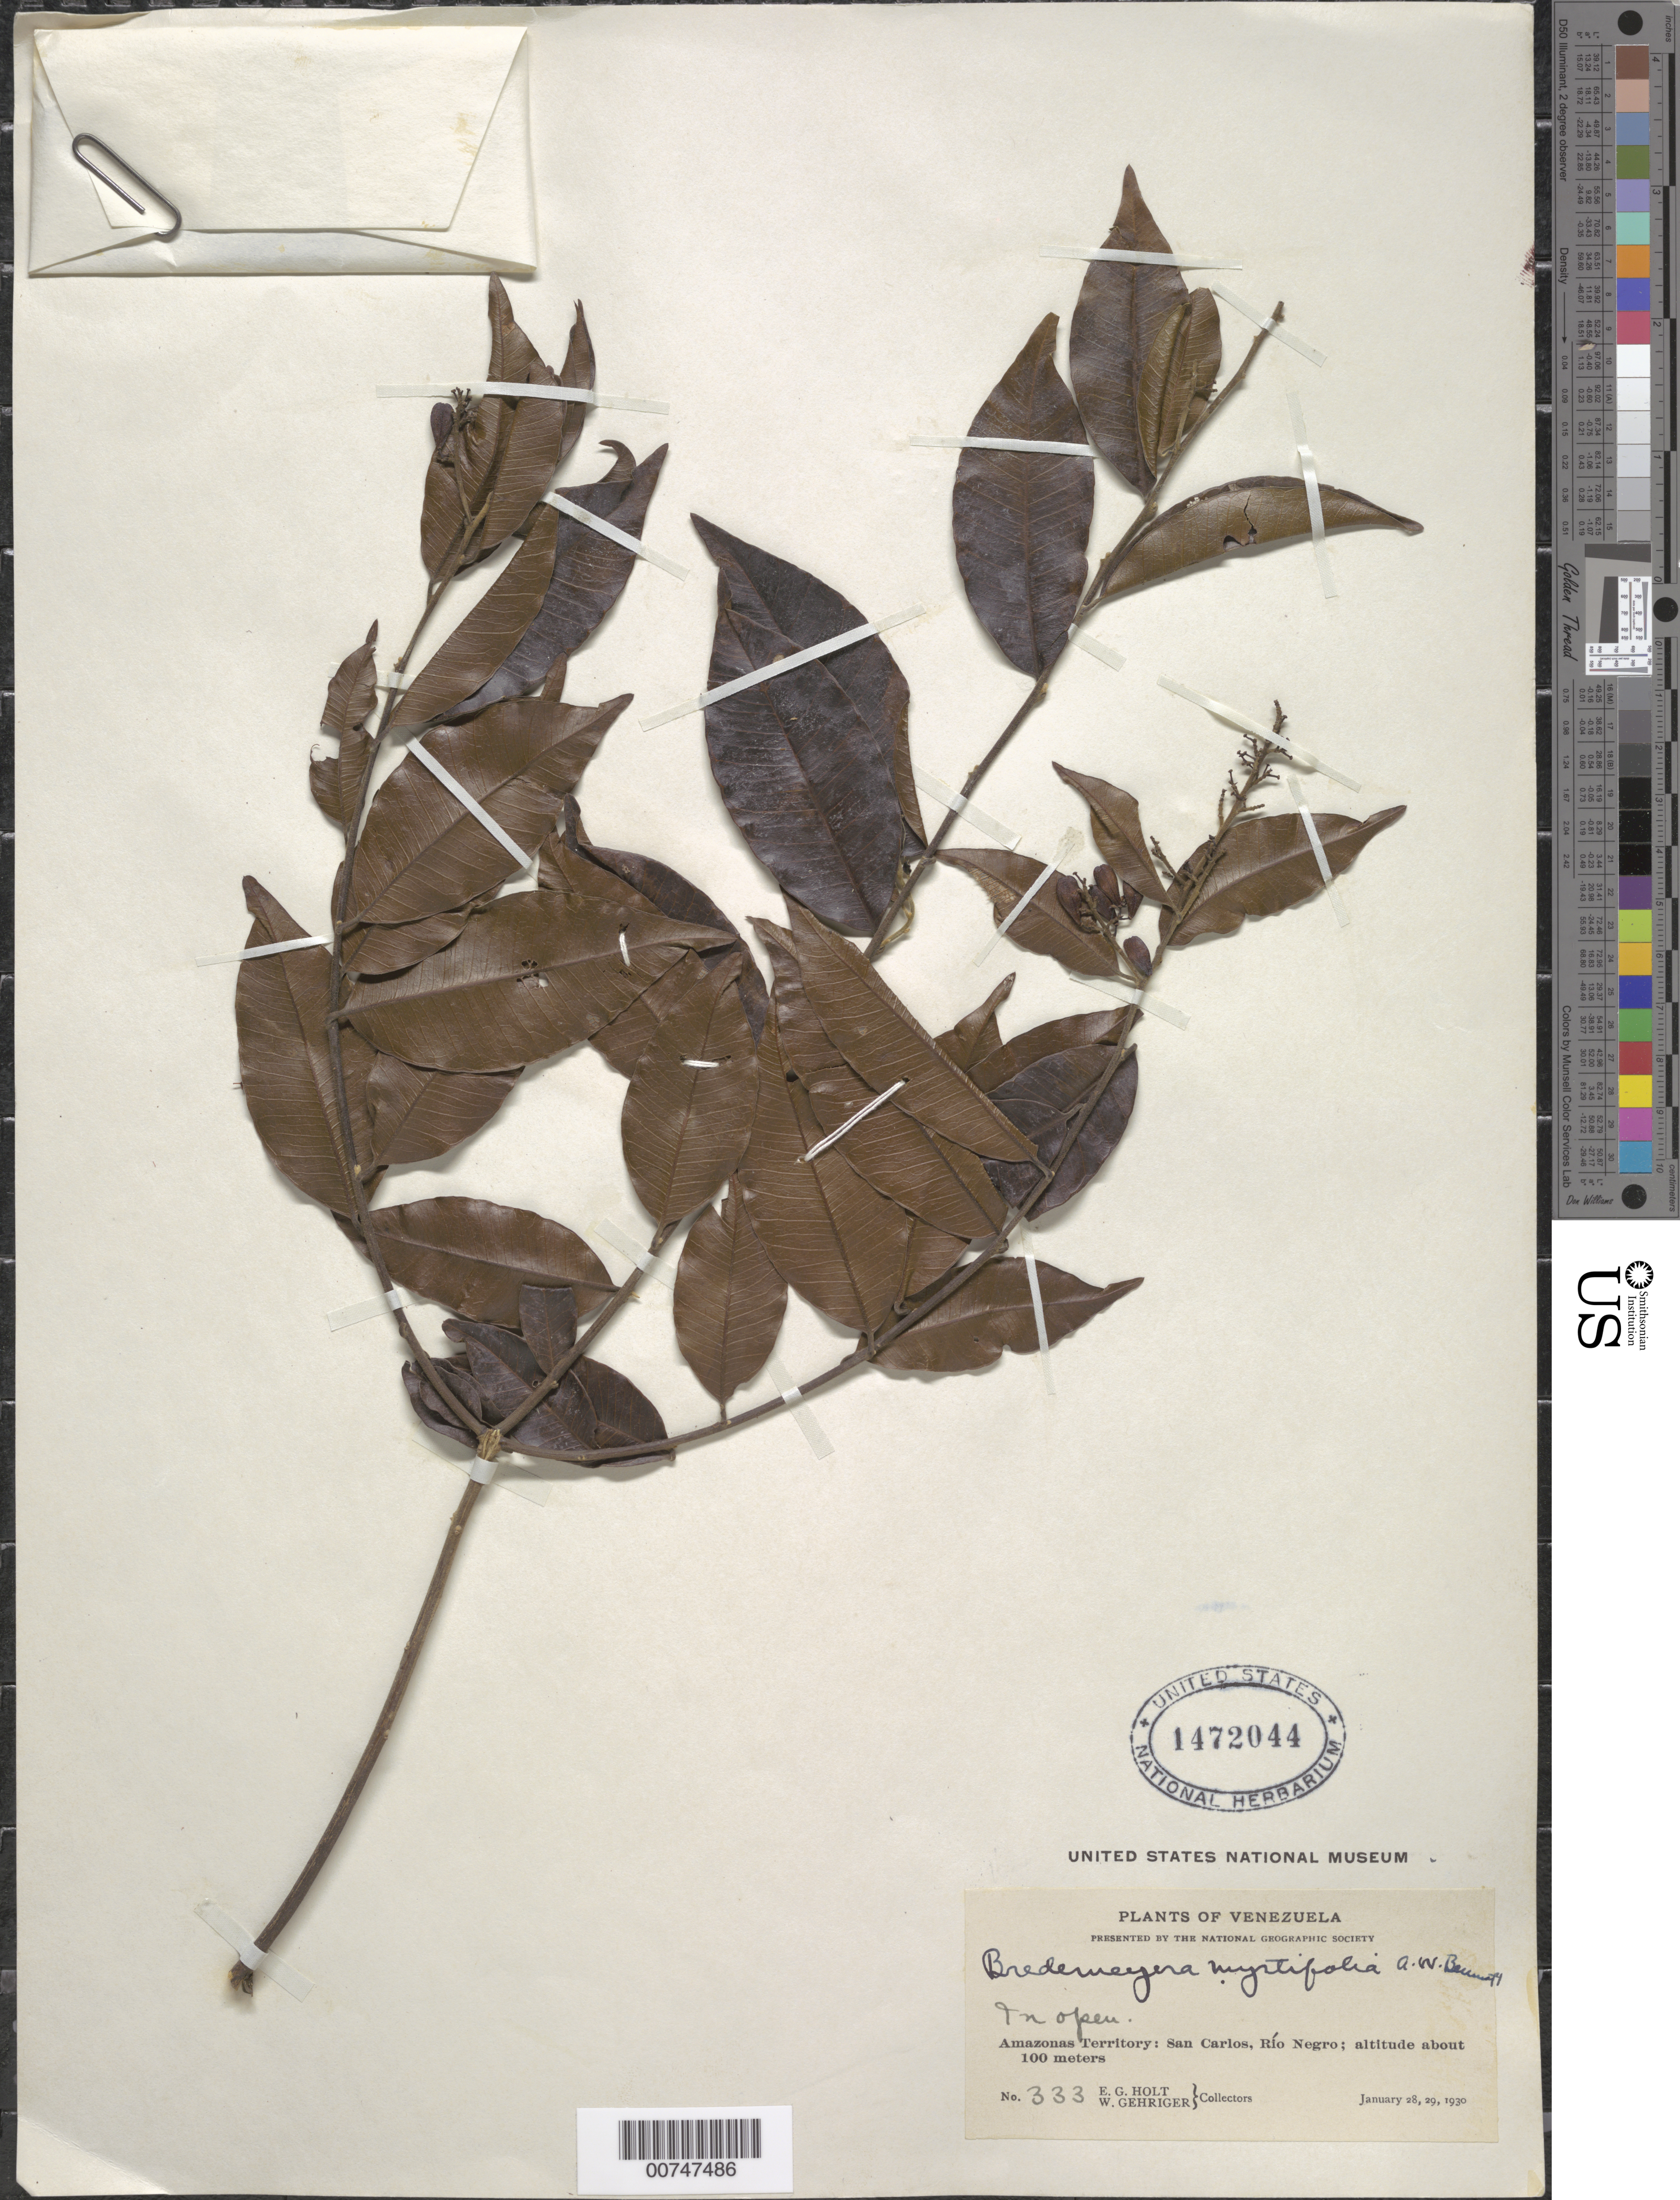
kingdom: Plantae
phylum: Tracheophyta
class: Magnoliopsida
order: Fabales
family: Polygalaceae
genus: Bredemeyera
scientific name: Bredemeyera myrtifolia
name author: A.W. Benn.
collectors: E. Holt & W. Gehriger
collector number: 333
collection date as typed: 28-Jan-30 to 29-Jan-30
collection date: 1930-01-28/1930-01-29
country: Venezuela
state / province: Amazonas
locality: San Carlos de Río Negro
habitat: In open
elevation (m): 100